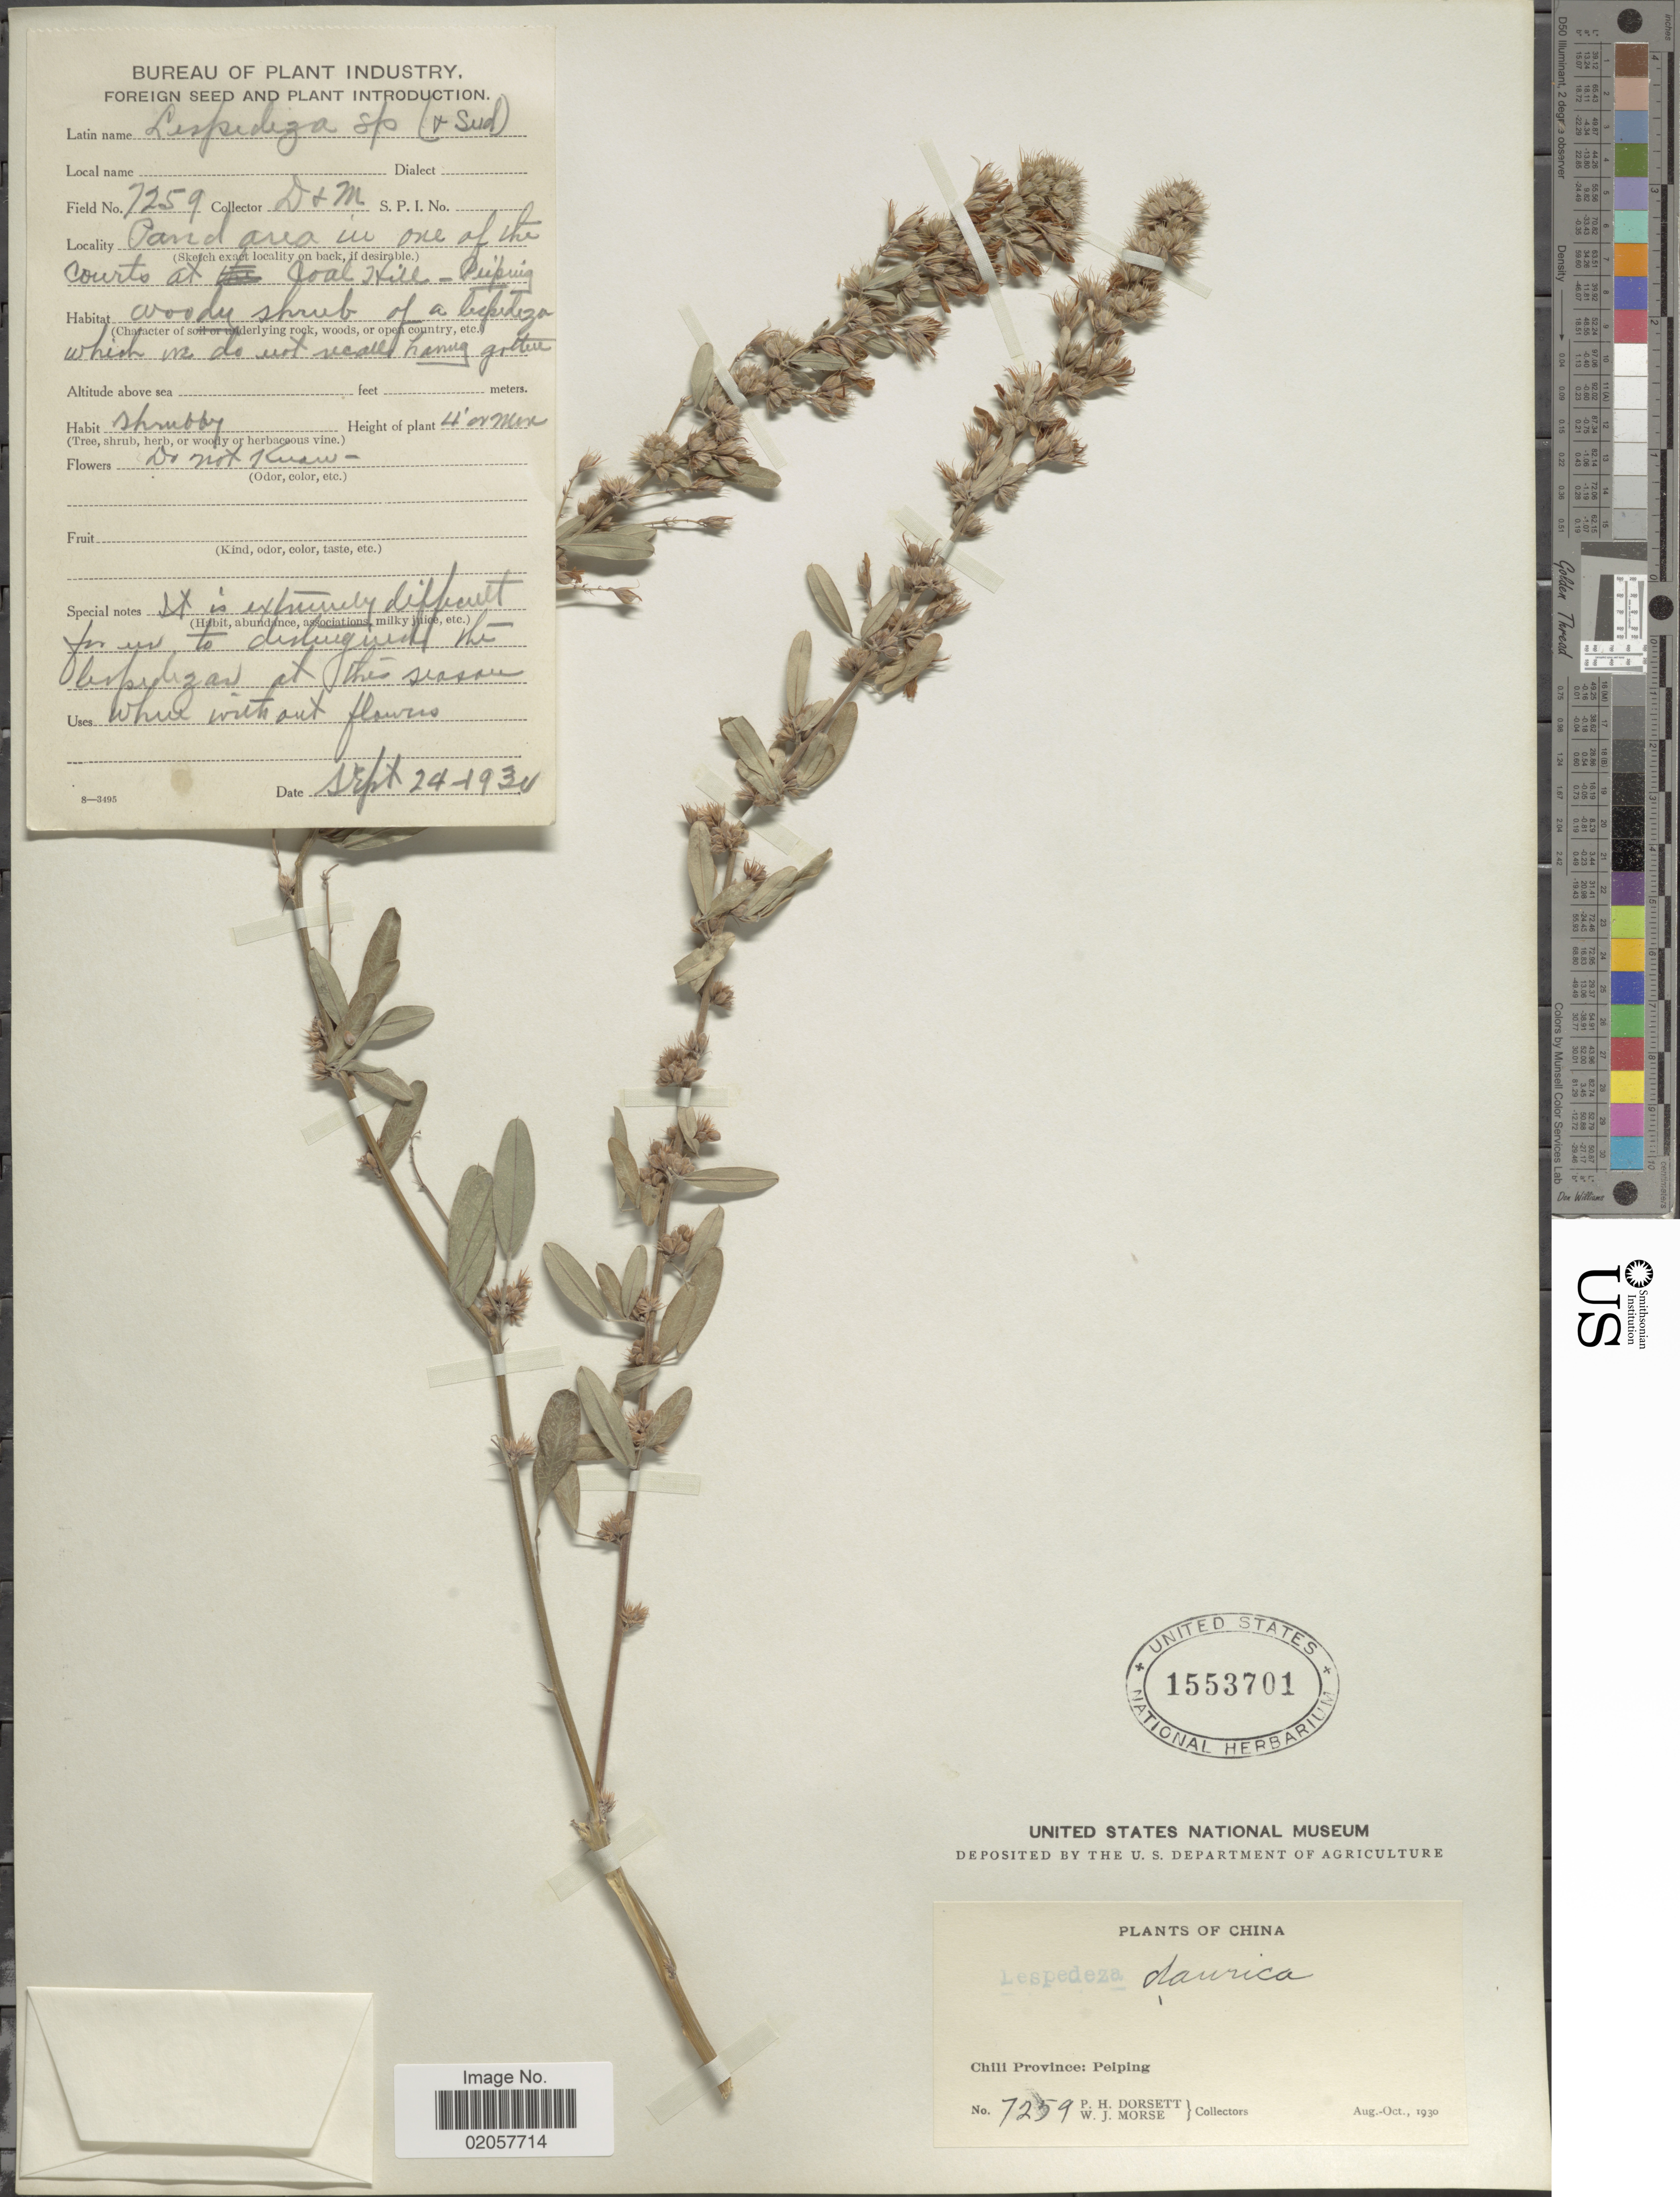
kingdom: Plantae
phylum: Tracheophyta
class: Magnoliopsida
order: Fabales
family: Fabaceae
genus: Lespedeza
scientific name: Lespedeza davurica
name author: (Laxm.) Schindl.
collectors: P. H. Dorsett & W. J. Morse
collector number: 7259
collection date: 1930-09-24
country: China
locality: Pand are in one of the couto at Coal Hill- Peipuing, Chili Province: Peiping [interpreted]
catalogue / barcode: US 1533701